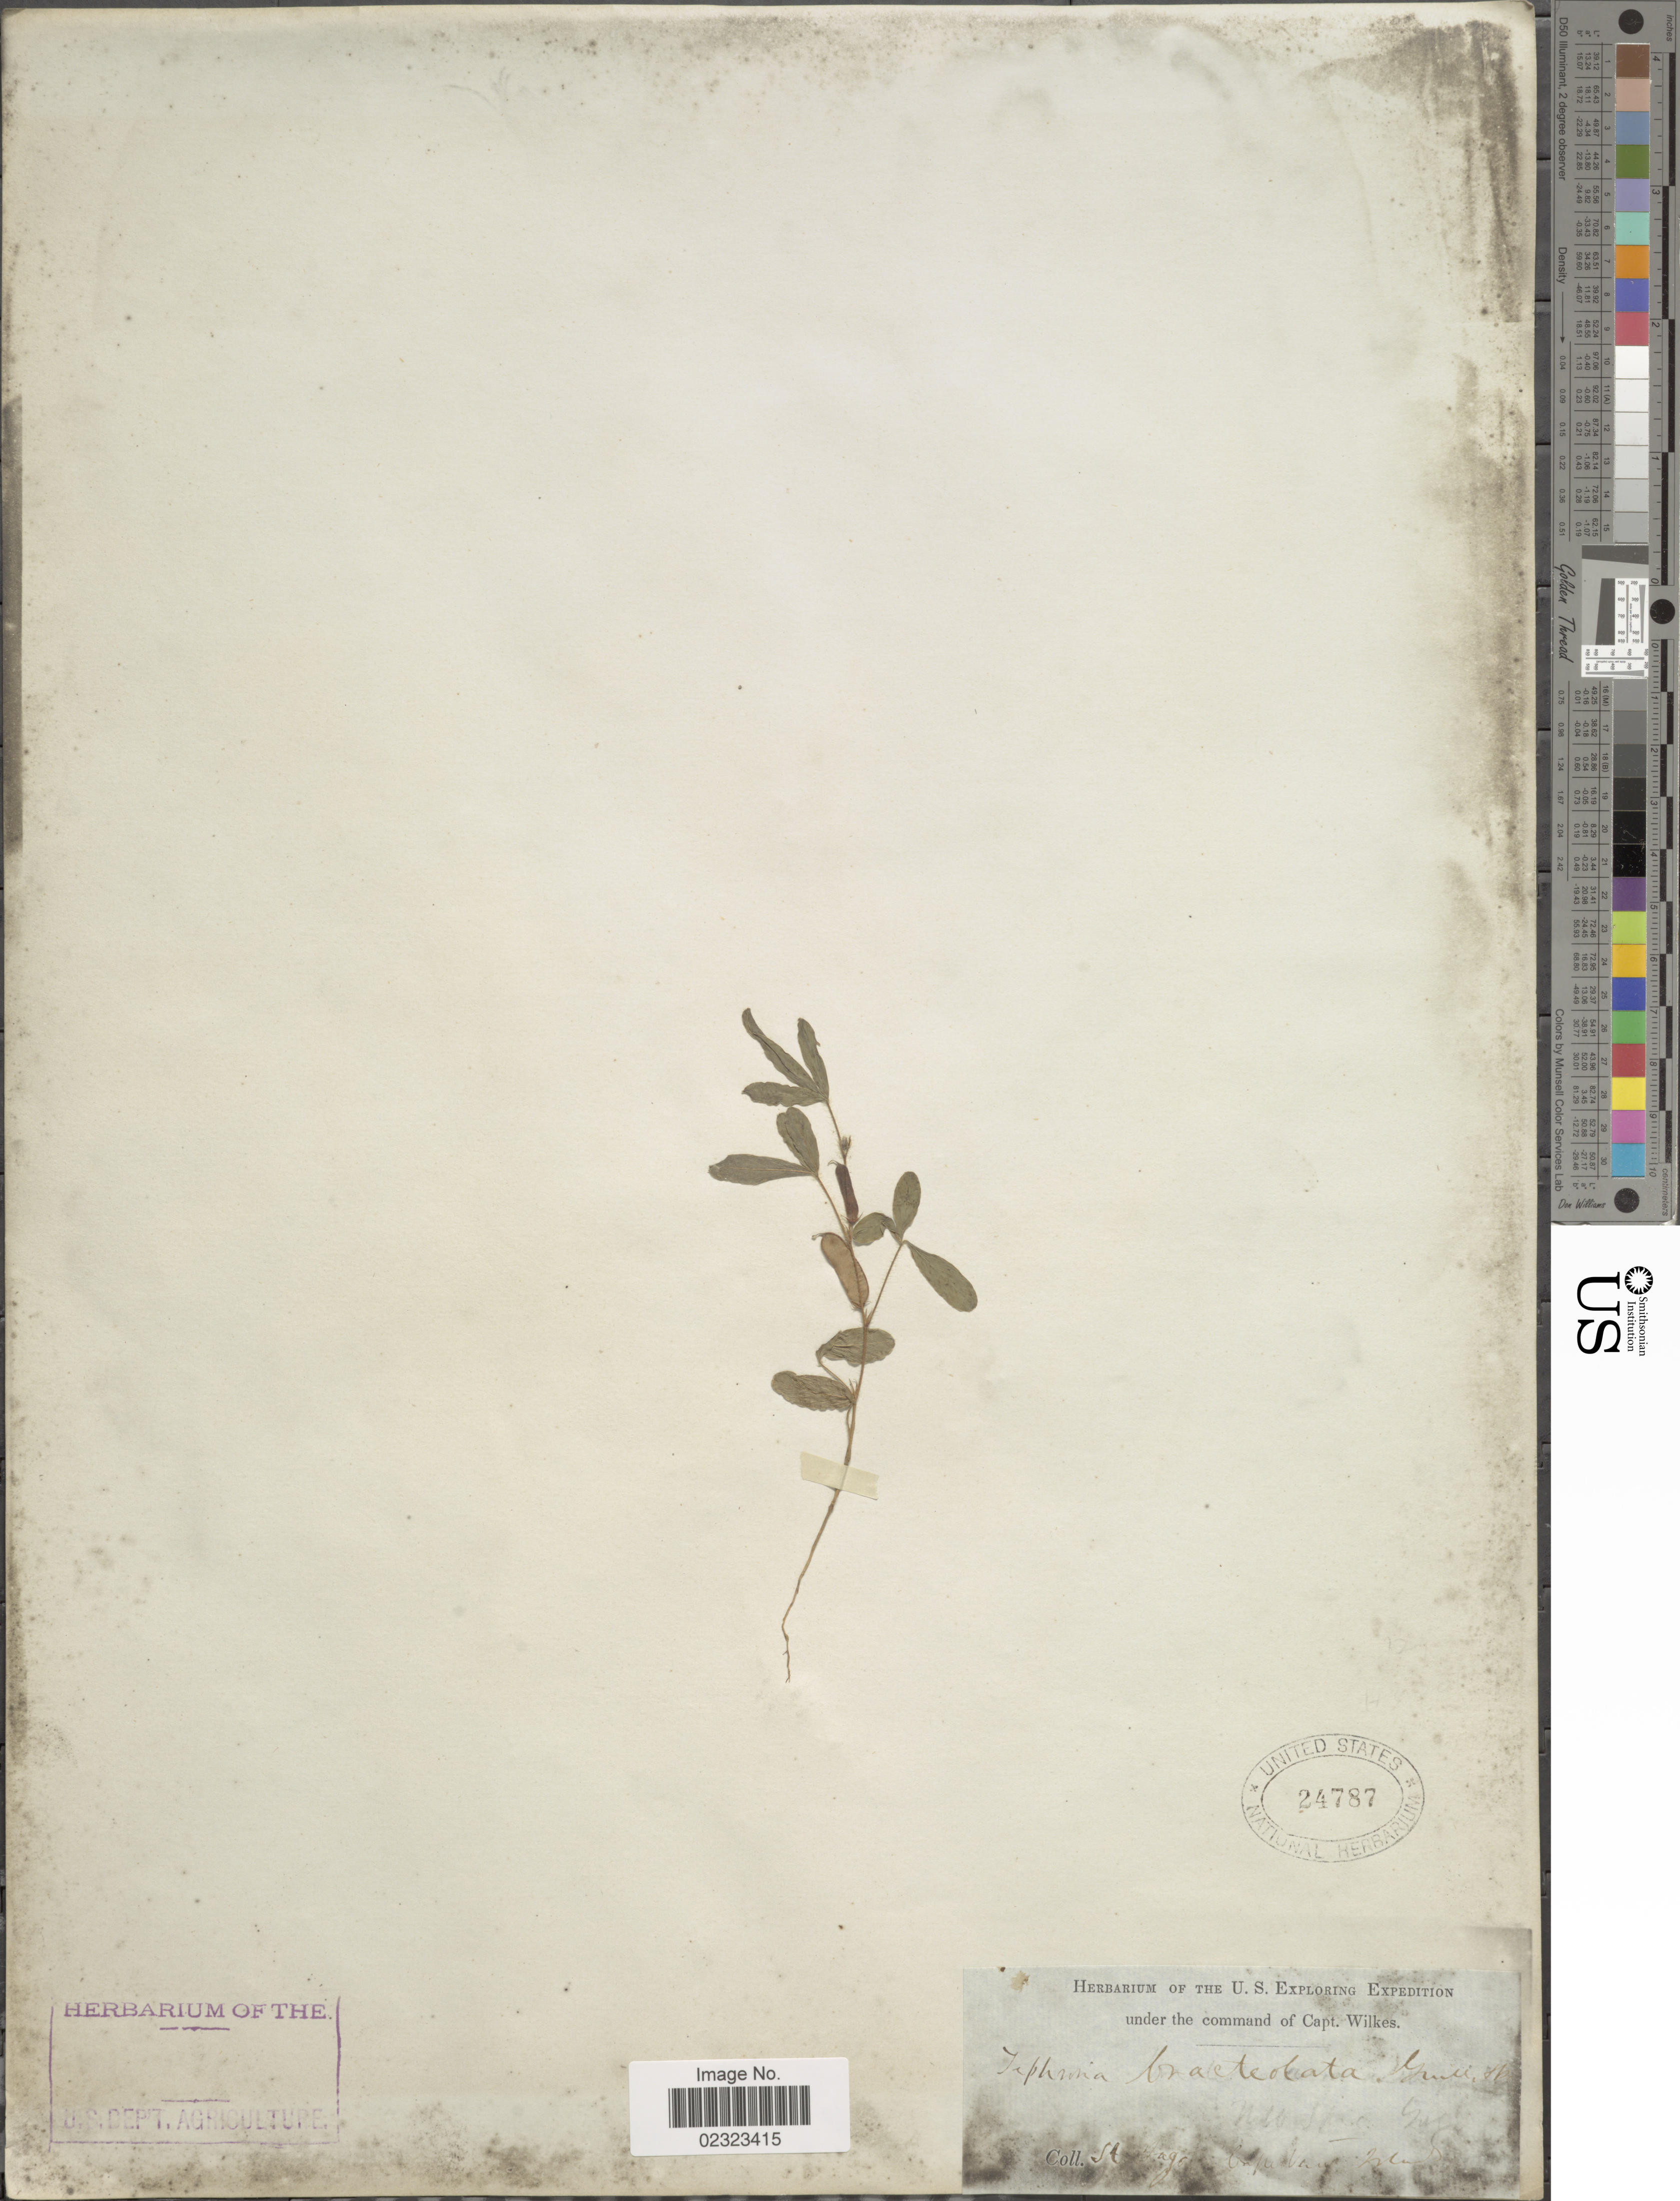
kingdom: Plantae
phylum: Tracheophyta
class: Magnoliopsida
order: Fabales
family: Fabaceae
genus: Tephrosia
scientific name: Tephrosia bracteolata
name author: Guill. & Perr.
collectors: Wilkes Explor. Exped. & Collector illegible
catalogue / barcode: US 24787